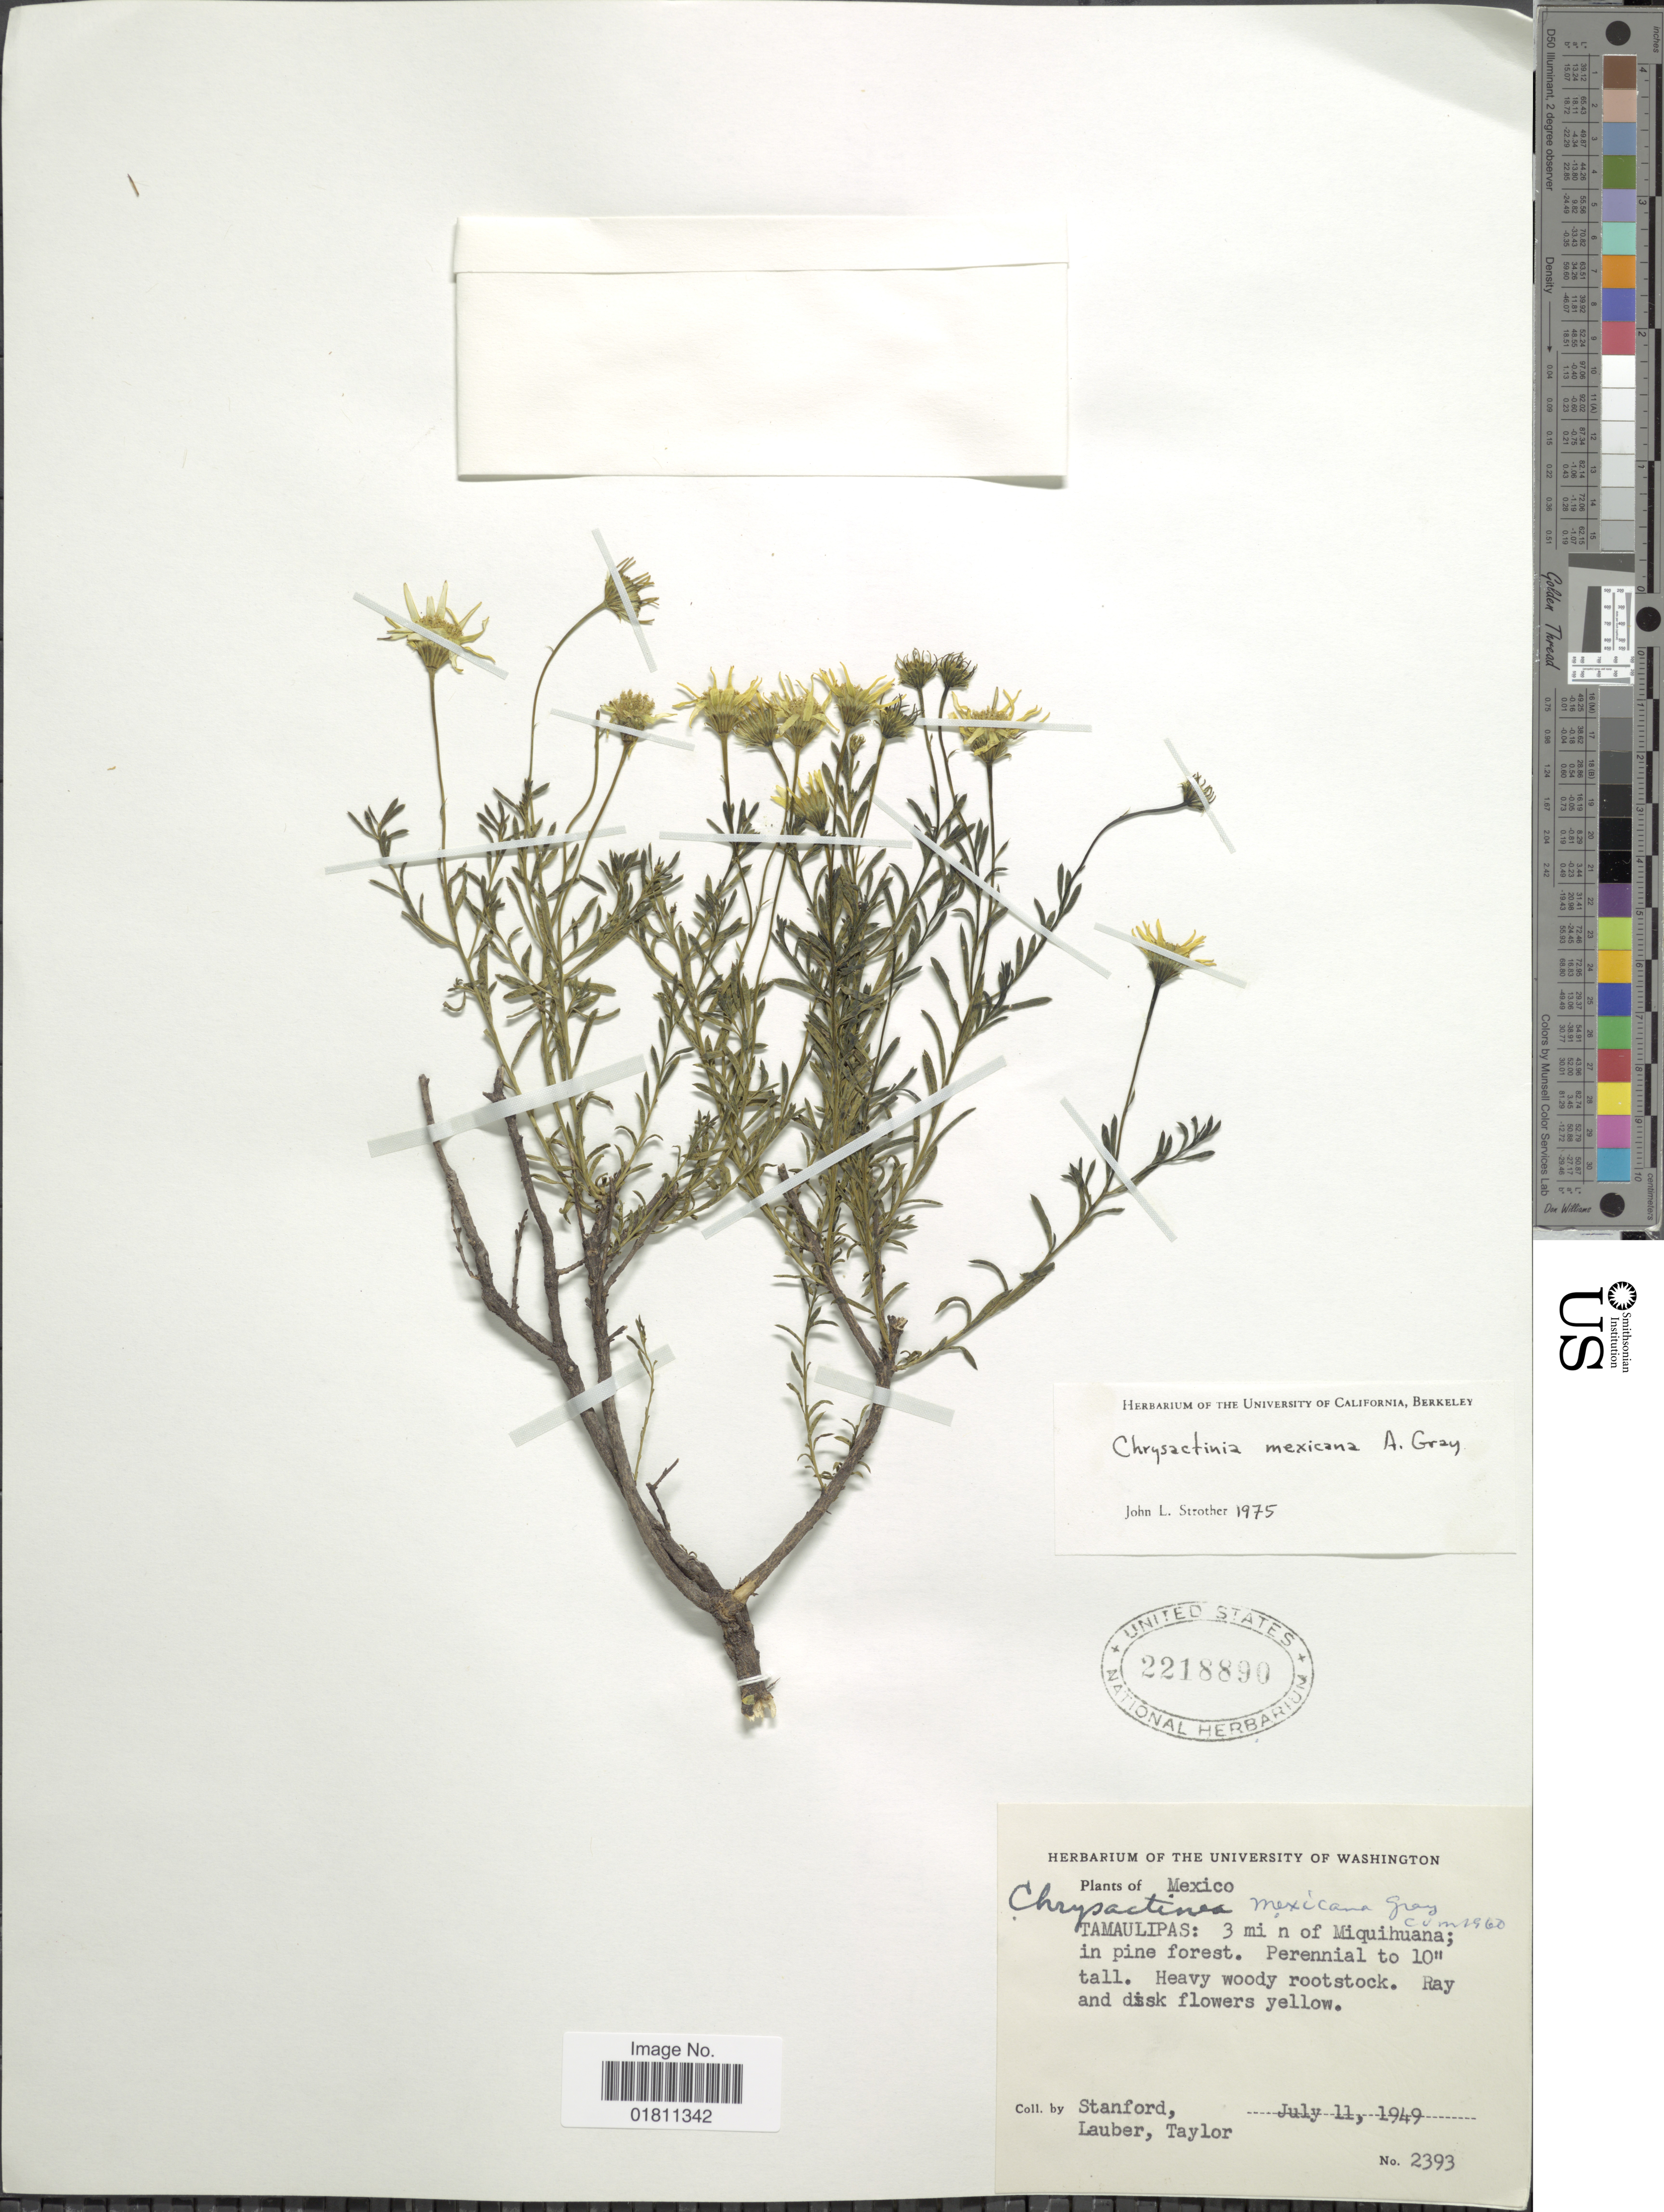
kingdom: Plantae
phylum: Tracheophyta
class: Magnoliopsida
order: Asterales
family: Asteraceae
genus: Chrysactinia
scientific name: Chrysactinia mexicana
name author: A. Gray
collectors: -. Stanford, -. Lauber & -. Taylor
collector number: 2393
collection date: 1949-07-11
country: Mexico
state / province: Tamaulipas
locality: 3 mi N of Micquihuana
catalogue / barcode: US 2218890